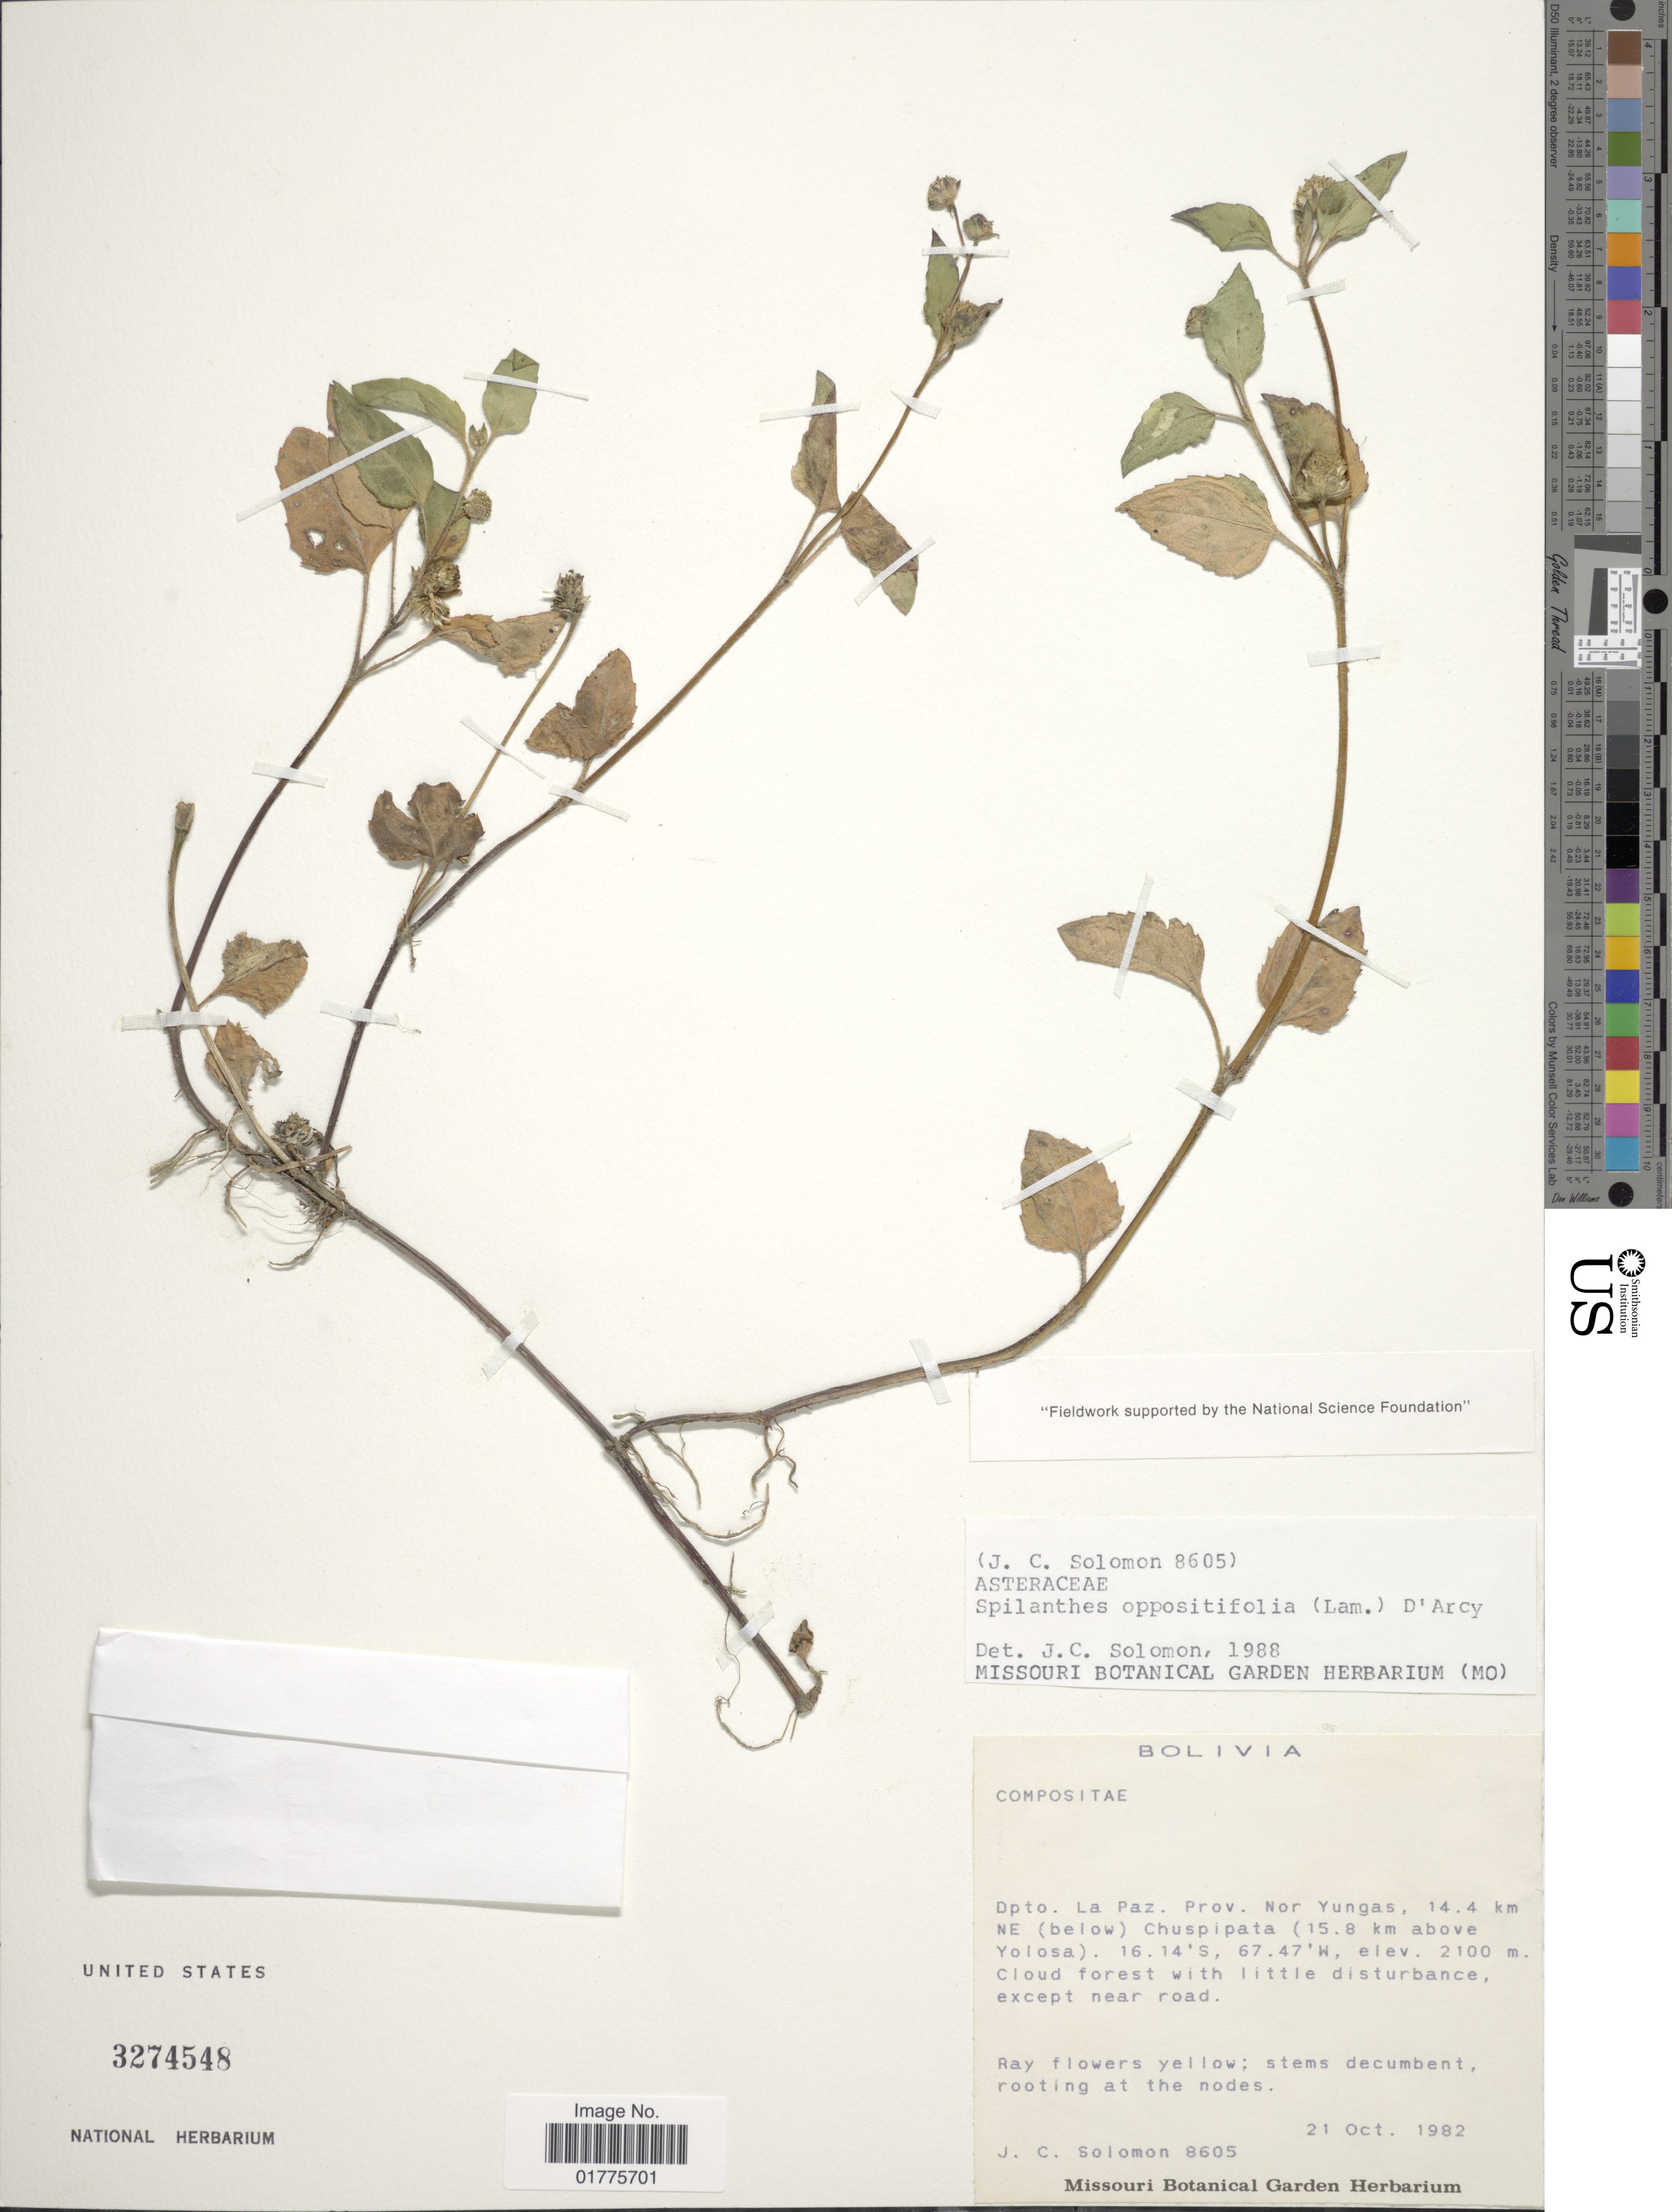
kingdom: Plantae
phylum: Tracheophyta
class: Magnoliopsida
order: Asterales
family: Asteraceae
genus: Acmella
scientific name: Acmella repens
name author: (Walter) Rich.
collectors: J. C. Solomon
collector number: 8605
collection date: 1982-10-21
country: Bolivia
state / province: La Paz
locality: Prov. Nor Yungas, 14.4 km NE (below) Chuspata (15.8 km above Yolosa)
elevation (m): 2100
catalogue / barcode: US 3274548